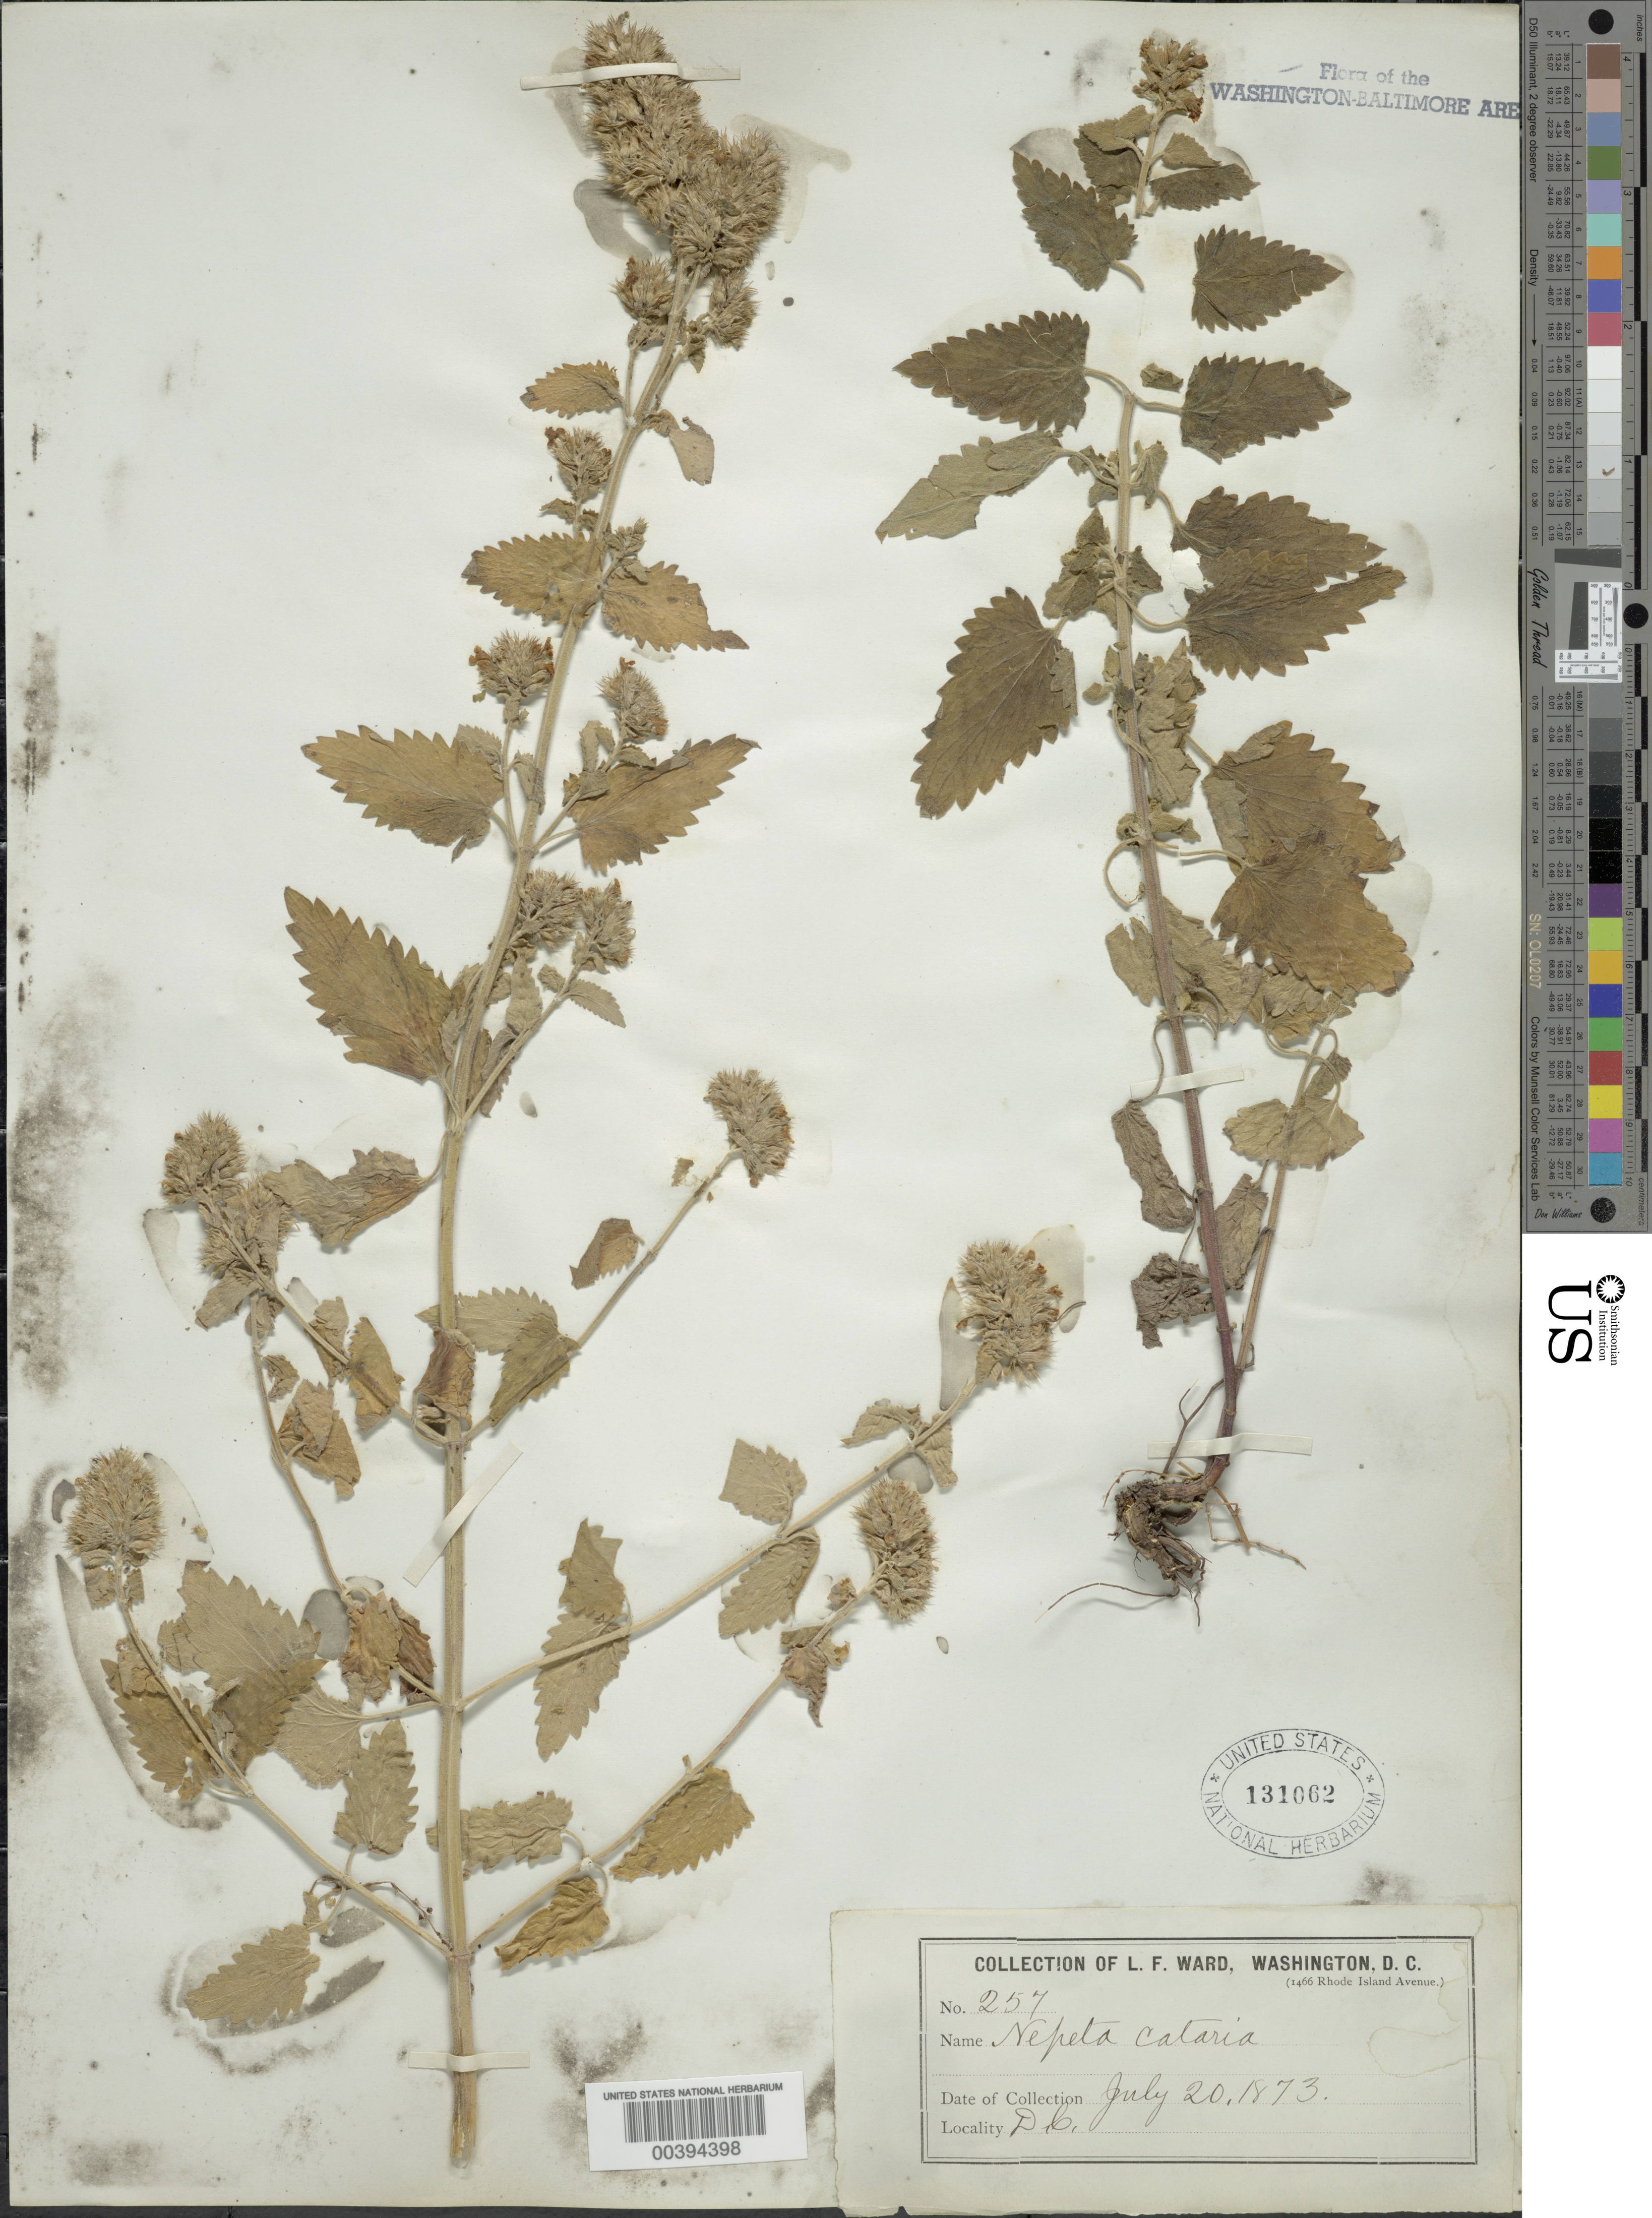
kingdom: Plantae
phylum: Tracheophyta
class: Magnoliopsida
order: Lamiales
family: Lamiaceae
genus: Nepeta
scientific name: Nepeta cataria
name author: L.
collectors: L. F. Ward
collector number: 257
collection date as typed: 20 Jul 1873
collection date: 1873-07-20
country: United States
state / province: District of Columbia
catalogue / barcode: US 131062